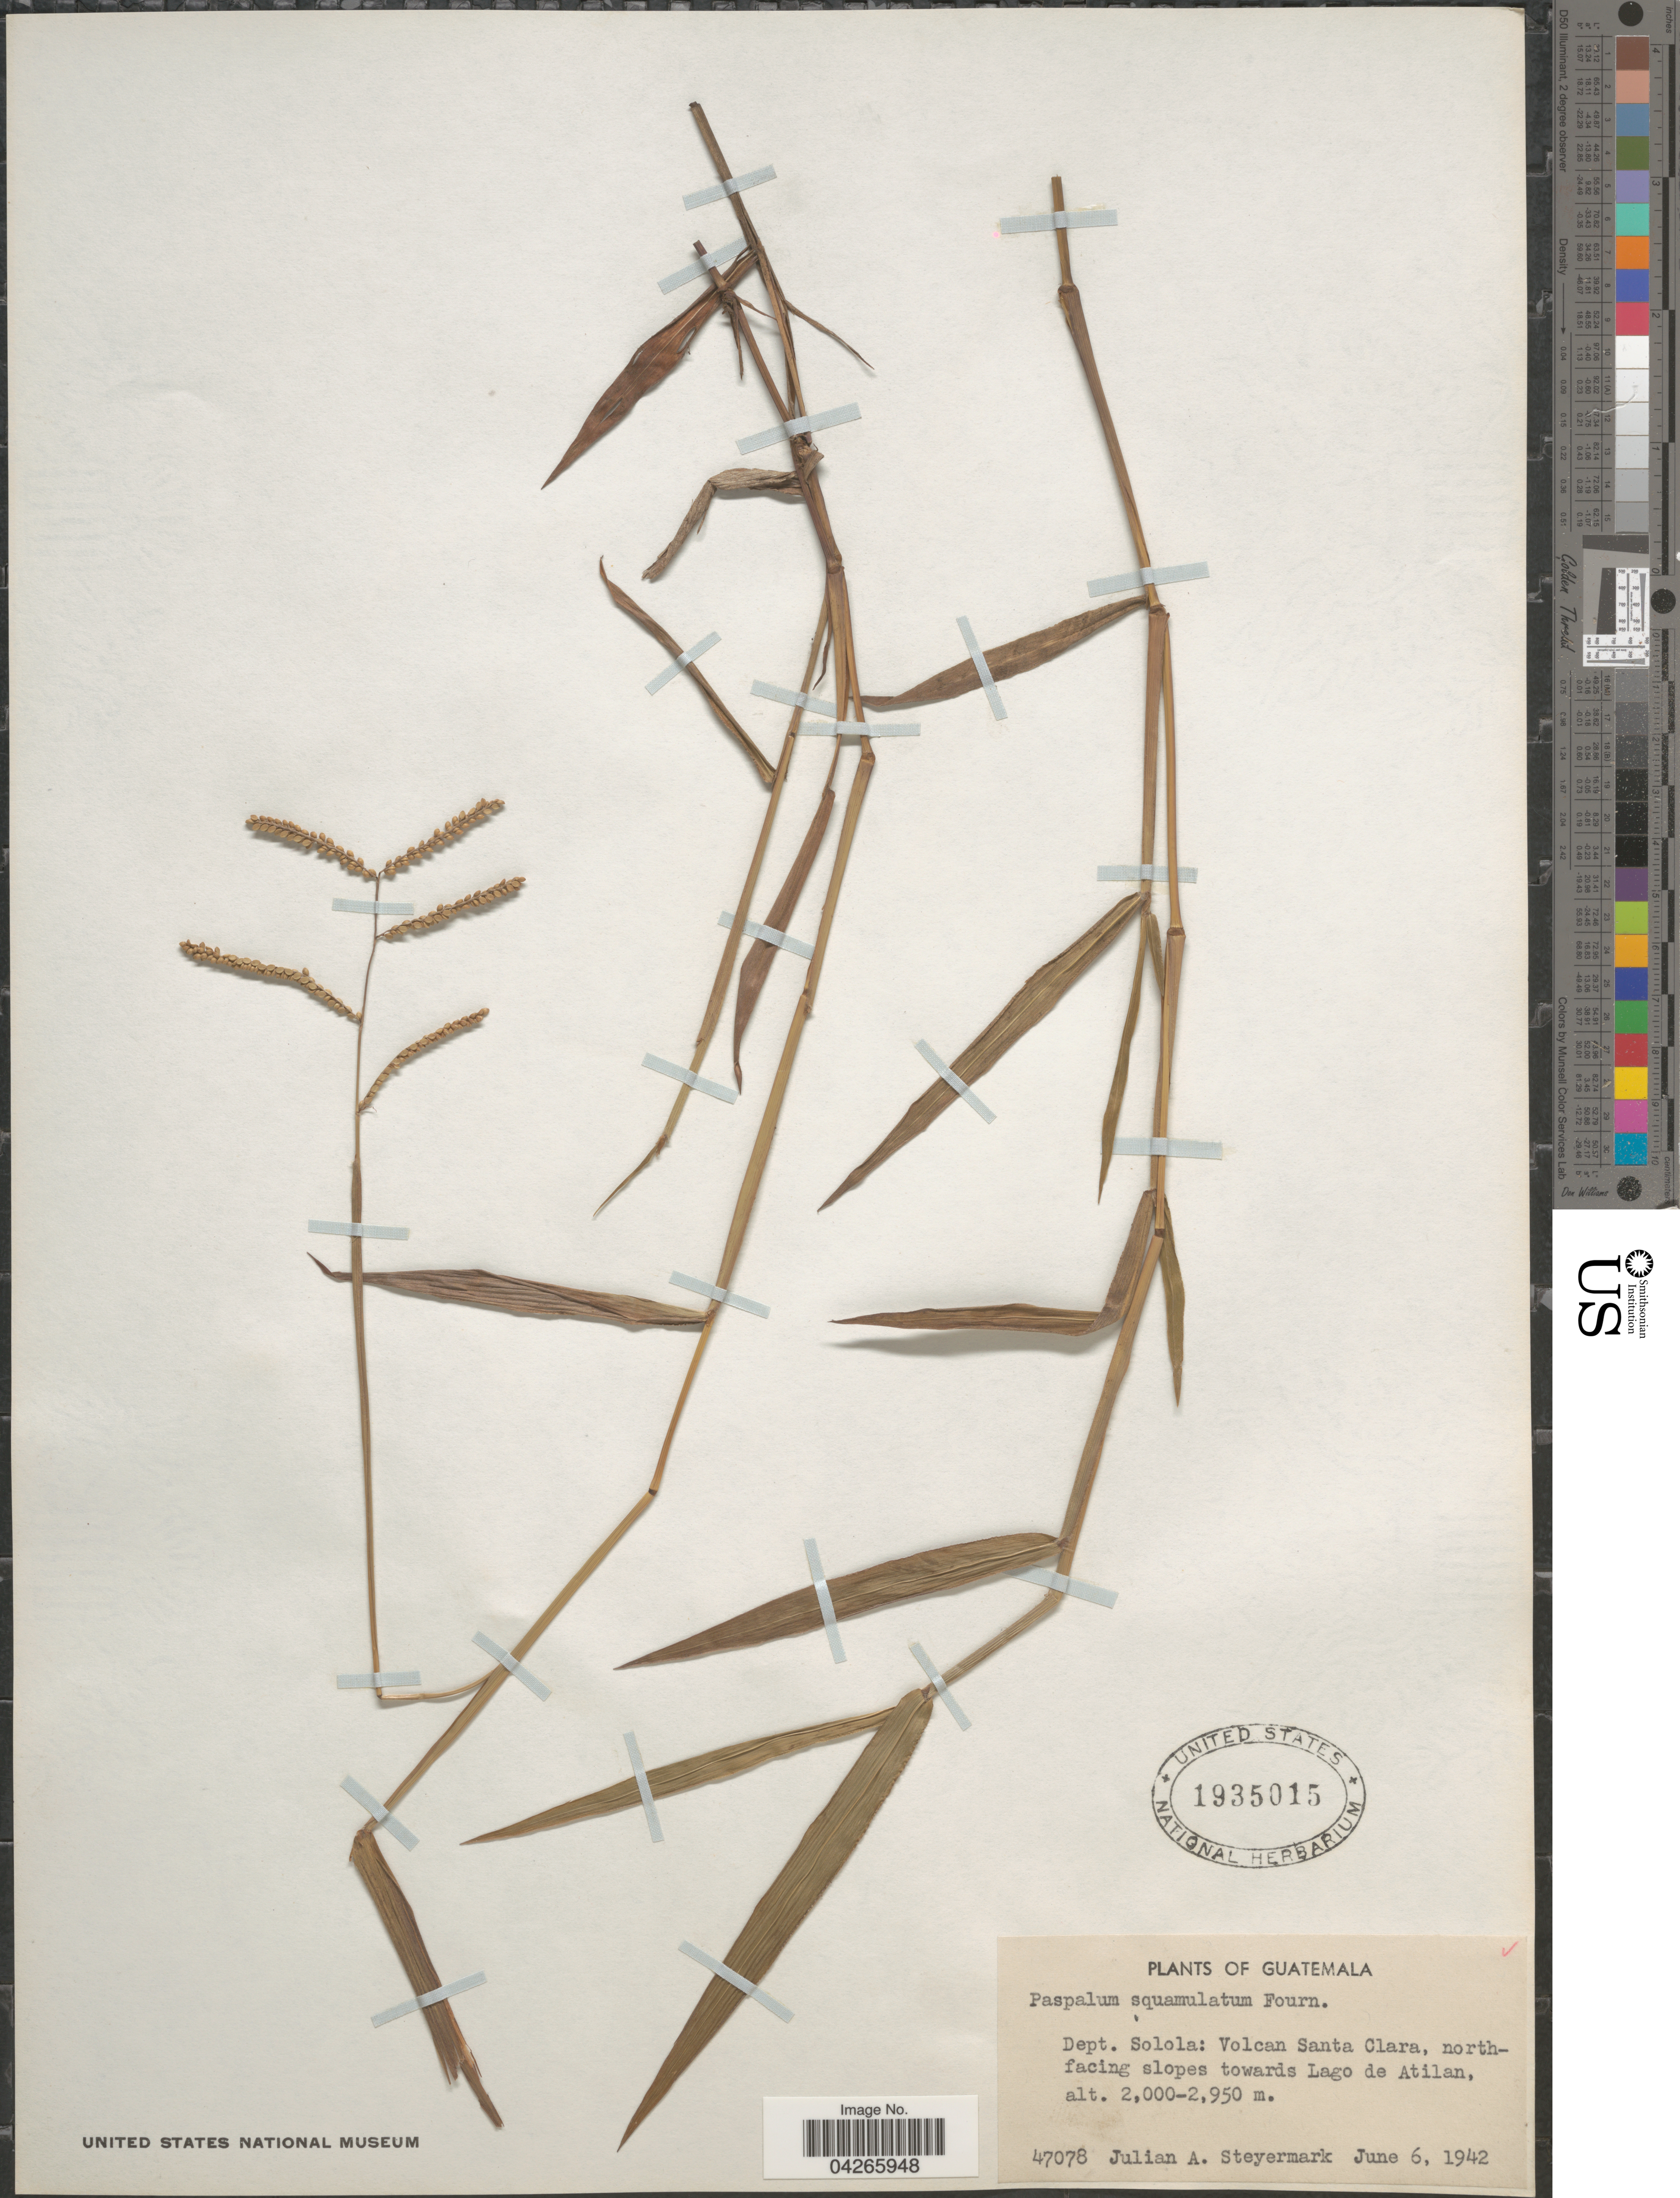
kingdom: Plantae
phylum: Tracheophyta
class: Liliopsida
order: Poales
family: Poaceae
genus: Paspalum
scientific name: Paspalum squamulatum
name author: E. Fourn.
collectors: J. Steyermark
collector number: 47078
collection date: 1942-06-06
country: Guatemala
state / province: Solola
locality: Dept. Solola: Volcan Santa Clara, northfacing slopes towards Lago de Atilan.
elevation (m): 2000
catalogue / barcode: US 1935015